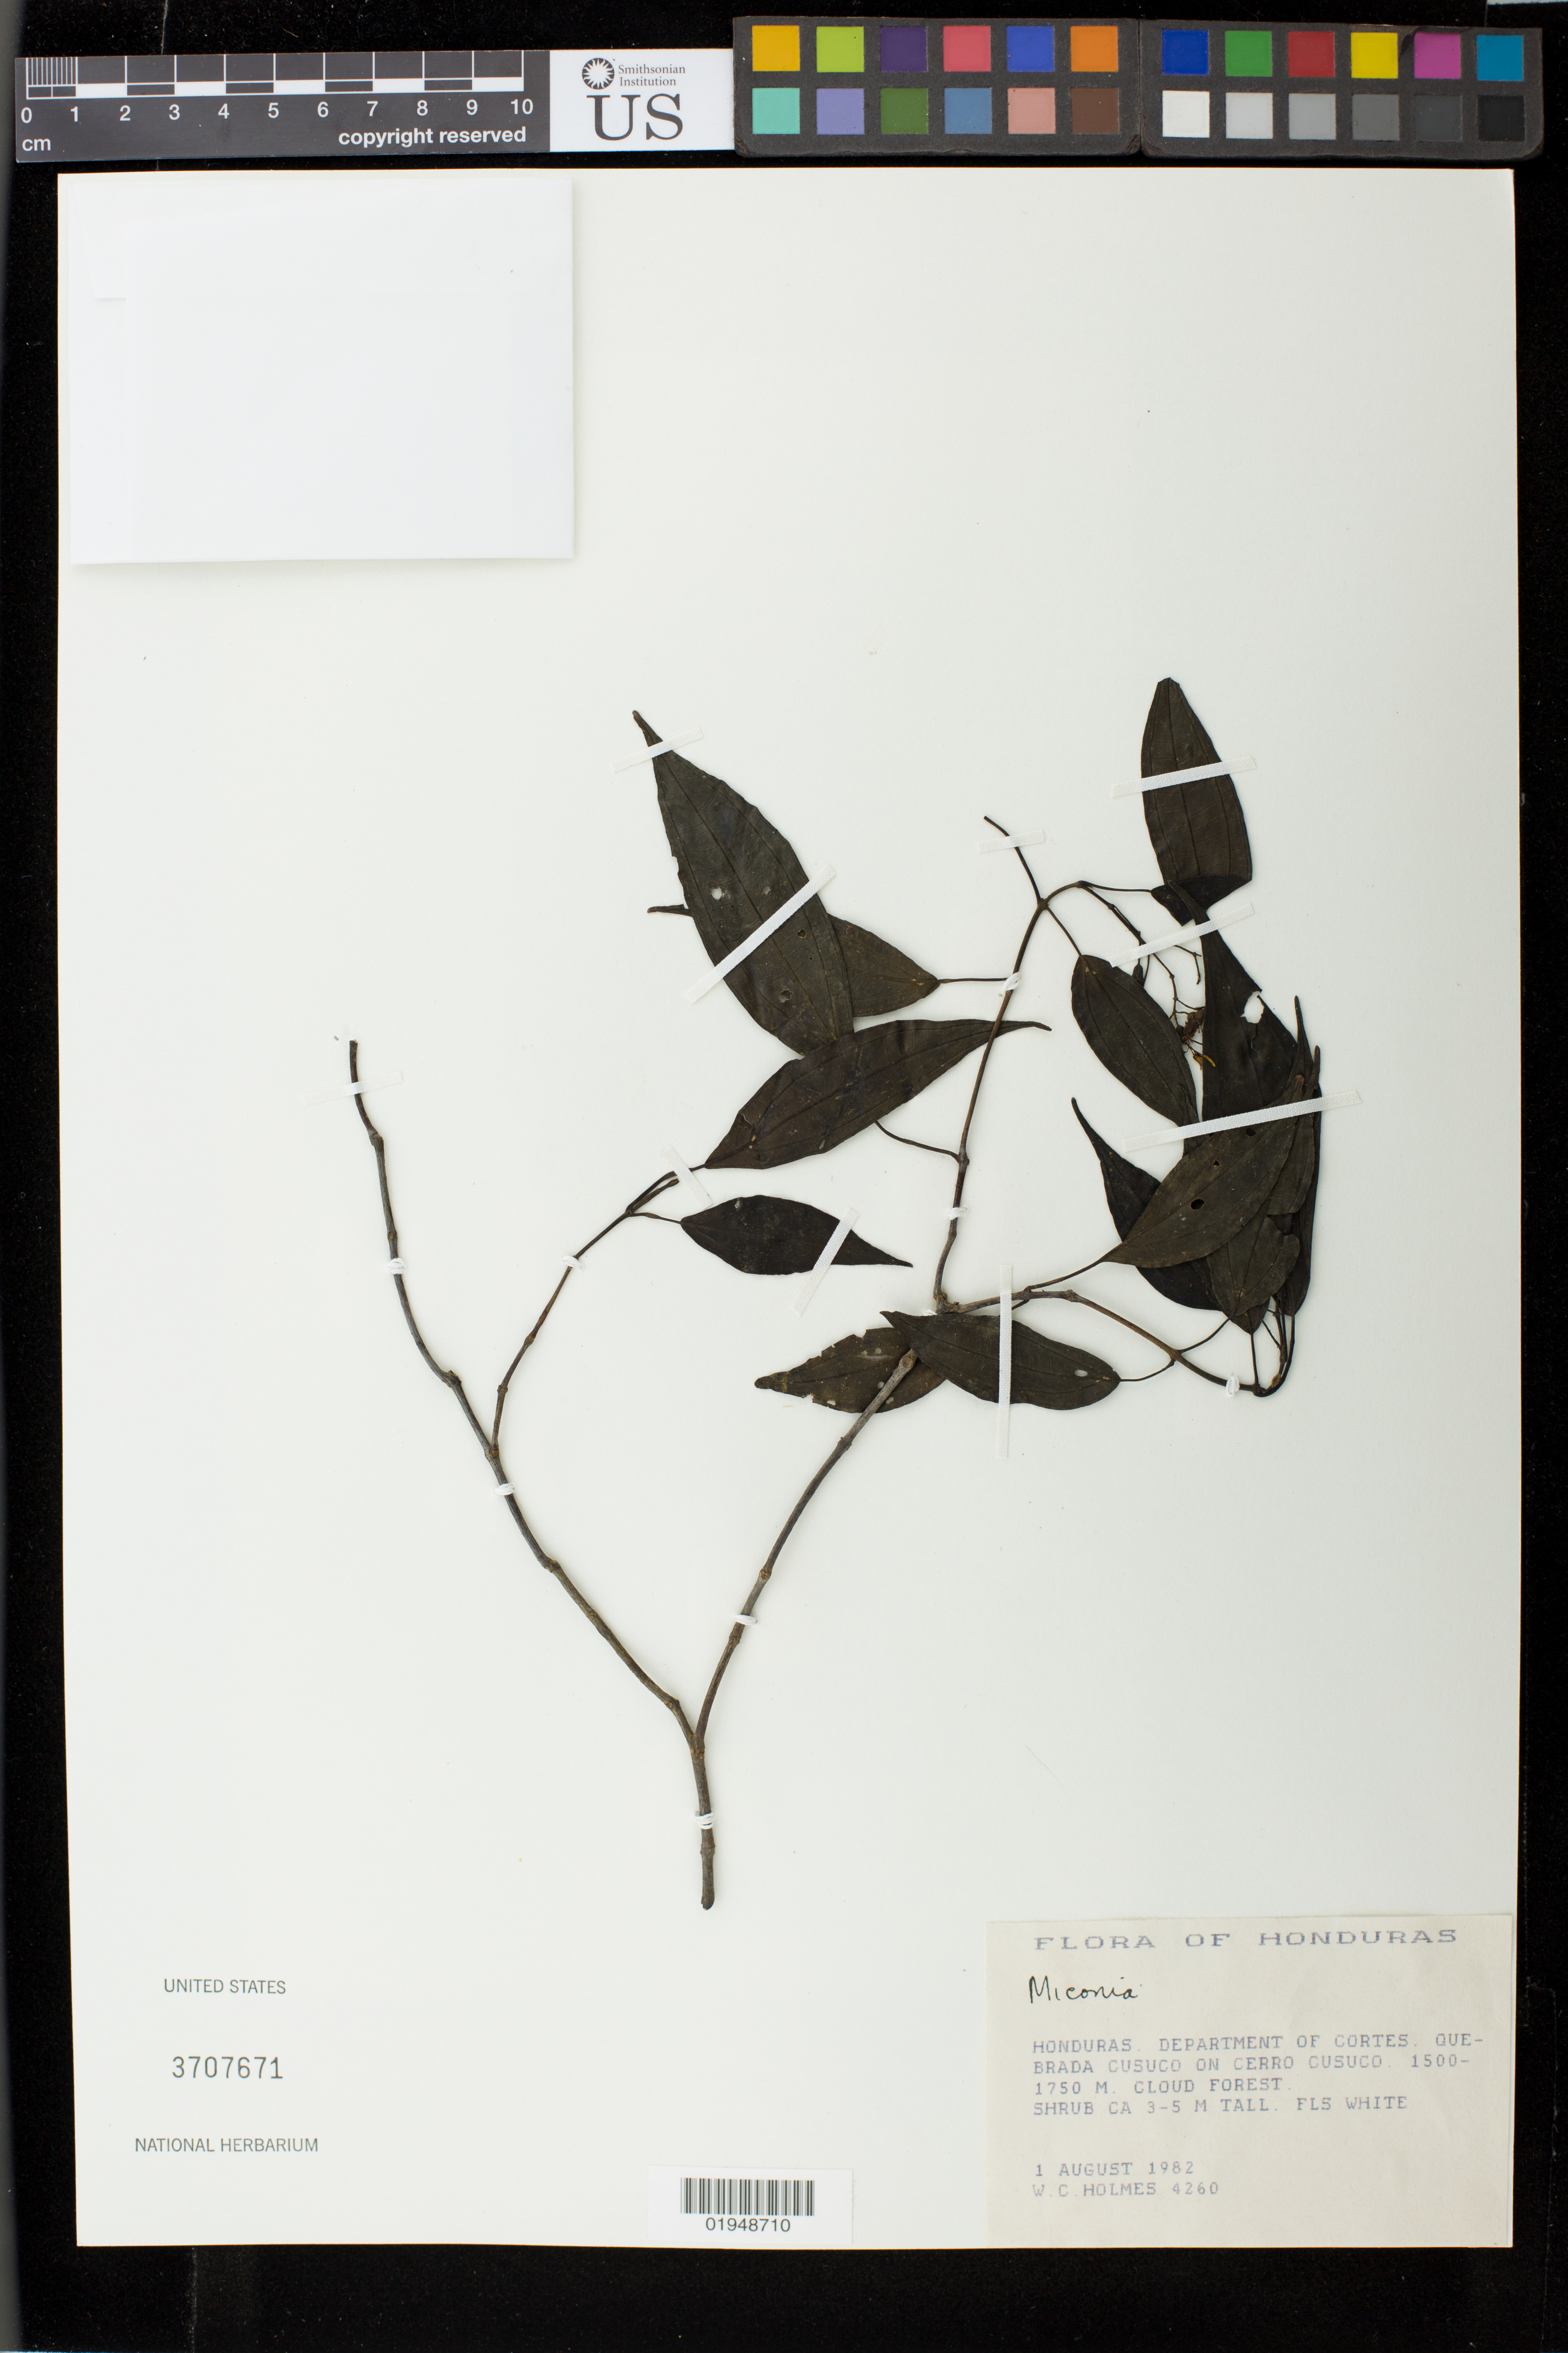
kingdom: Plantae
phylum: Tracheophyta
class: Magnoliopsida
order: Myrtales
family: Melastomataceae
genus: Miconia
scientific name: Miconia sp.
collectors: W. C. Holmes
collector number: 4260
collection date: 1982-08-01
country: Honduras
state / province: Cortés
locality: Quebrada Cusuco on Cerro Cusuco.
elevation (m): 1500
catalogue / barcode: US 3707671